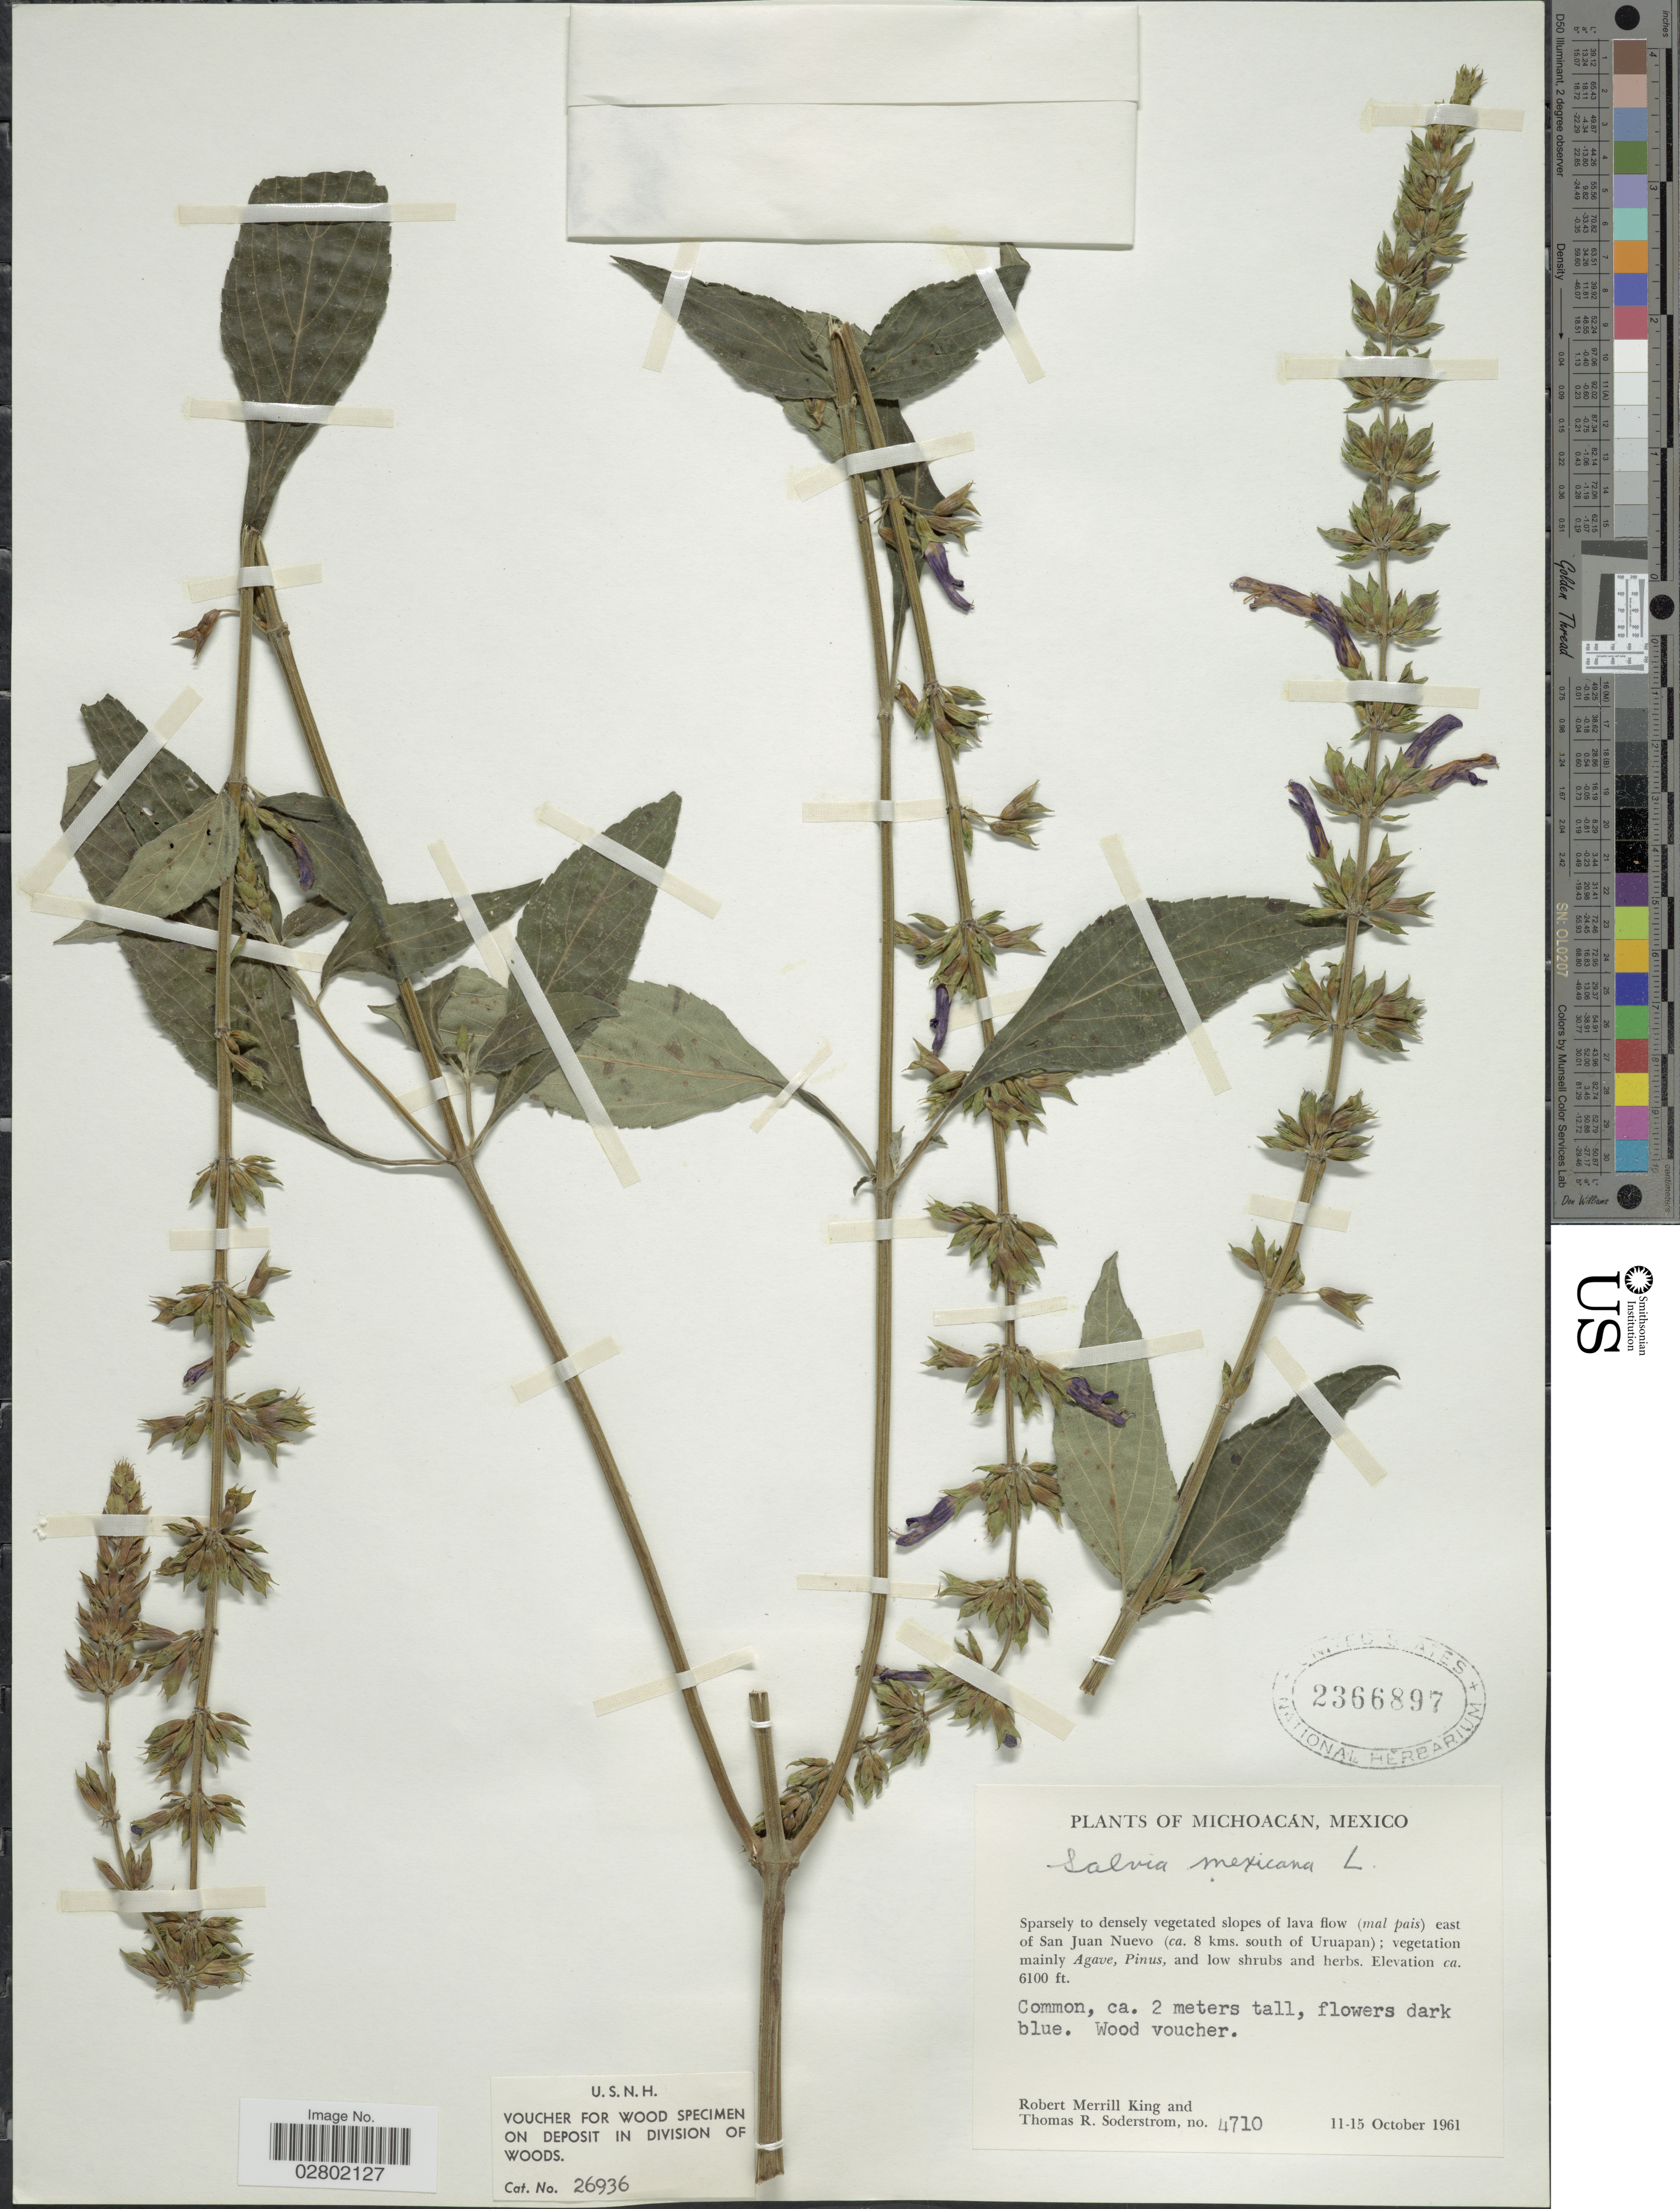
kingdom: Plantae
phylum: Tracheophyta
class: Magnoliopsida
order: Lamiales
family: Lamiaceae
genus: Salvia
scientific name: Salvia mexicana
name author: L.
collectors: R. M. King & T. R. Soderstrom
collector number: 4710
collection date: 1961-10-11/1961-10-15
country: Mexico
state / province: Michoacán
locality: East of San Juan Nuevo (ca. 8 kms. south of Uruapan).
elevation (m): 1859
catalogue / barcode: US 2366897